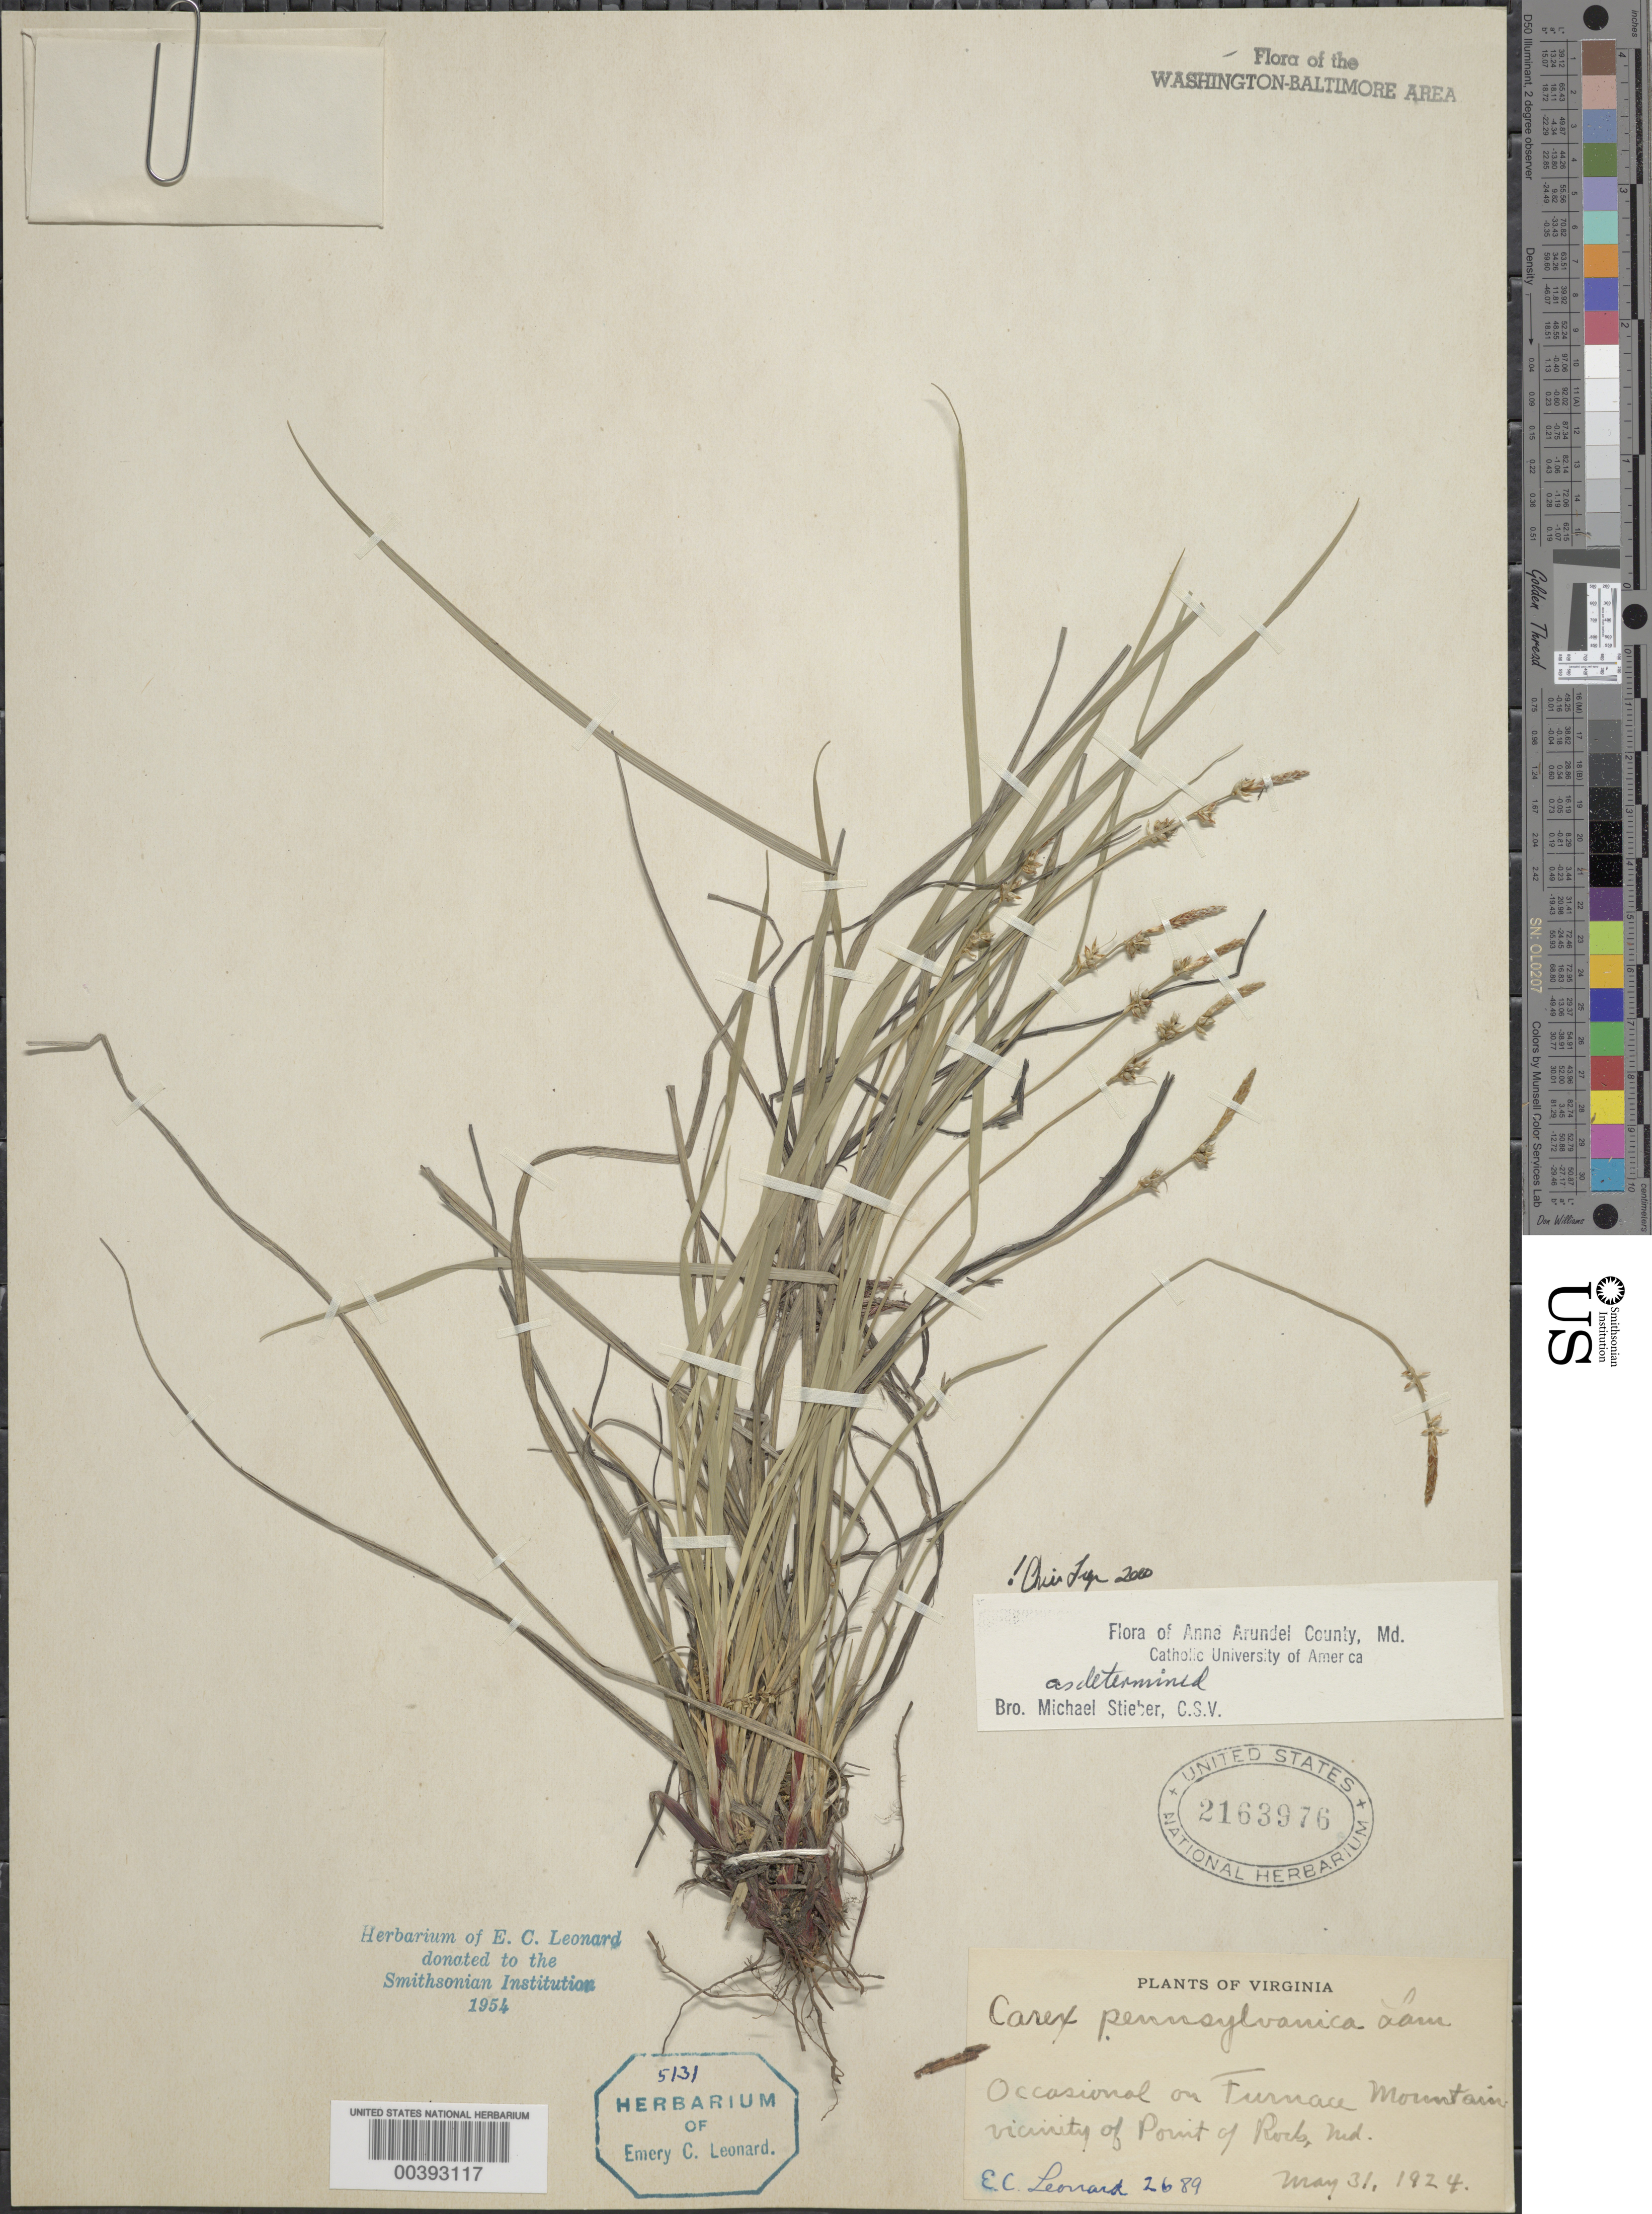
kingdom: Plantae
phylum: Tracheophyta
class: Liliopsida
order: Poales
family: Cyperaceae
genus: Carex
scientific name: Carex pensylvanica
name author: Lam.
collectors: E. C. Leonard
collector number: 2689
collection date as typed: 31 May 1924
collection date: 1924-05-31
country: United States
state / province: Virginia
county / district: Loudoun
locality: Furnace Mountain, Point of Rocks, MD vicinity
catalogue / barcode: US 2163976